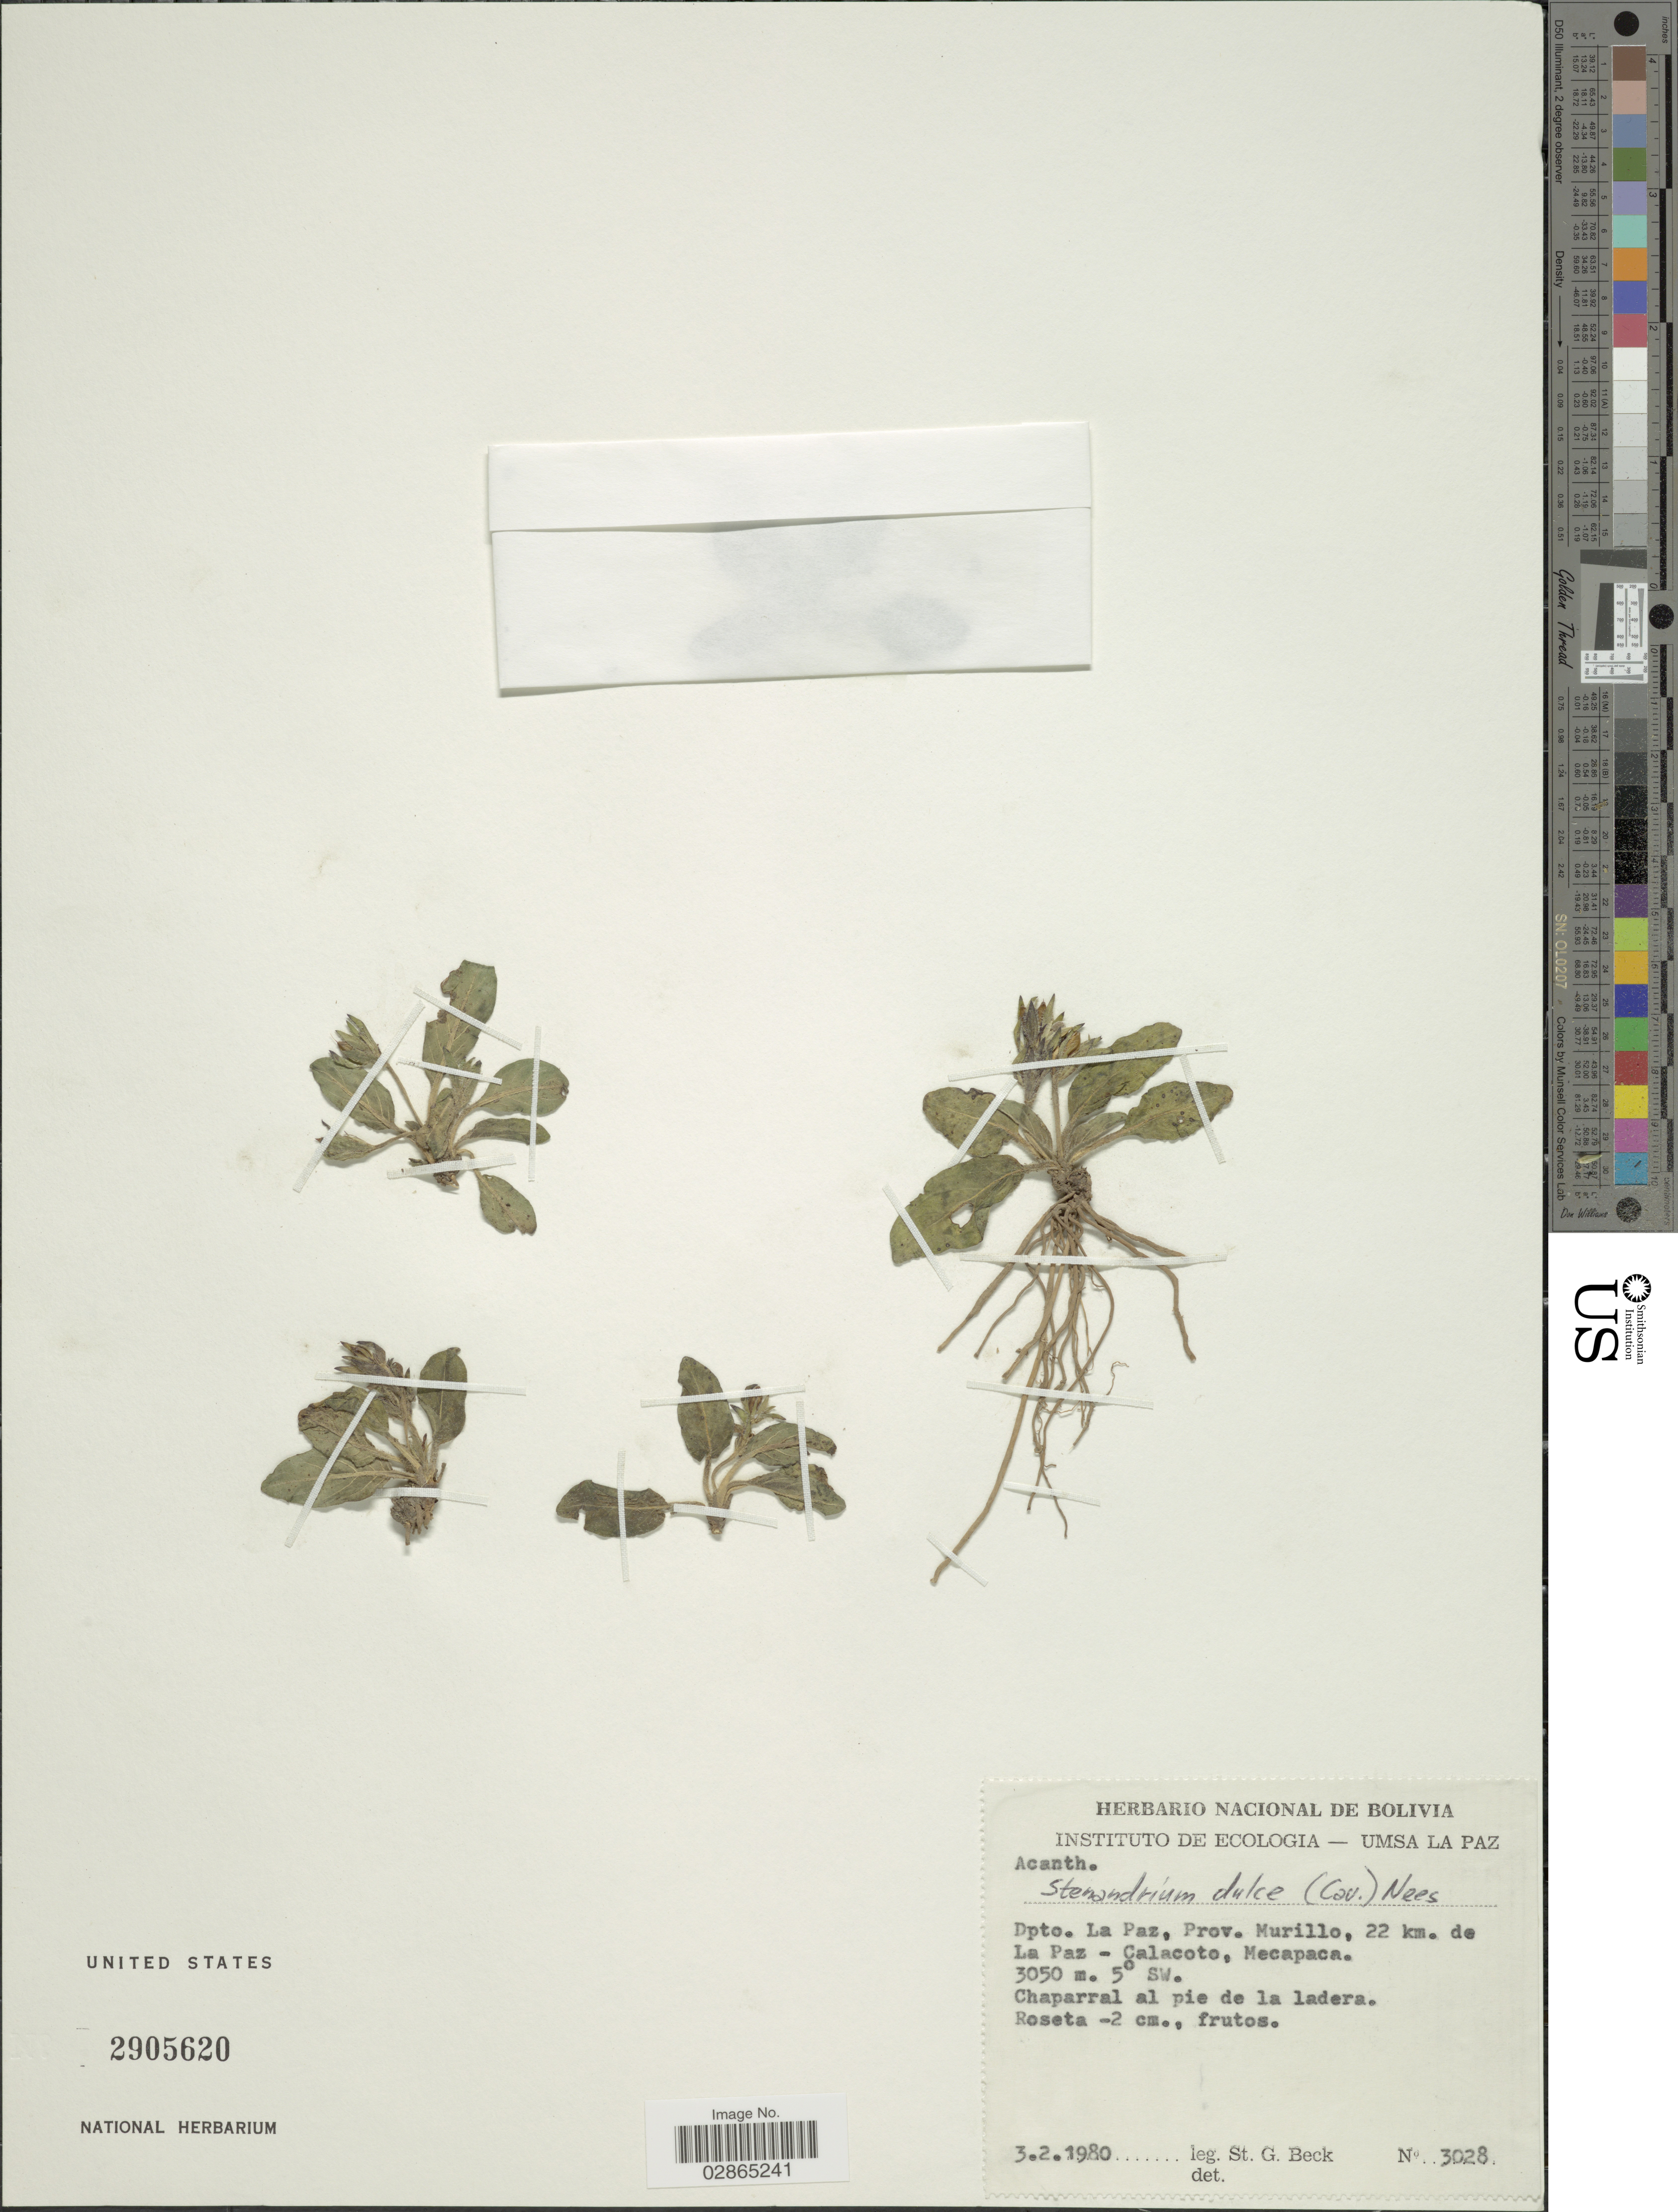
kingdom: Plantae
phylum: Tracheophyta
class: Magnoliopsida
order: Lamiales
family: Acanthaceae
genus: Stenandrium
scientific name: Stenandrium dulce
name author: (Cav.) Nees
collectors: S. G. Beck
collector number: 3028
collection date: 1980-02-03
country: Bolivia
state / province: La Paz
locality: Dpto. La Paz, Prov. Murillo, 22 km. de La Paz - Calacoto, Mecapaca. 5°SW.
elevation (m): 3050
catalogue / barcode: US 2905620